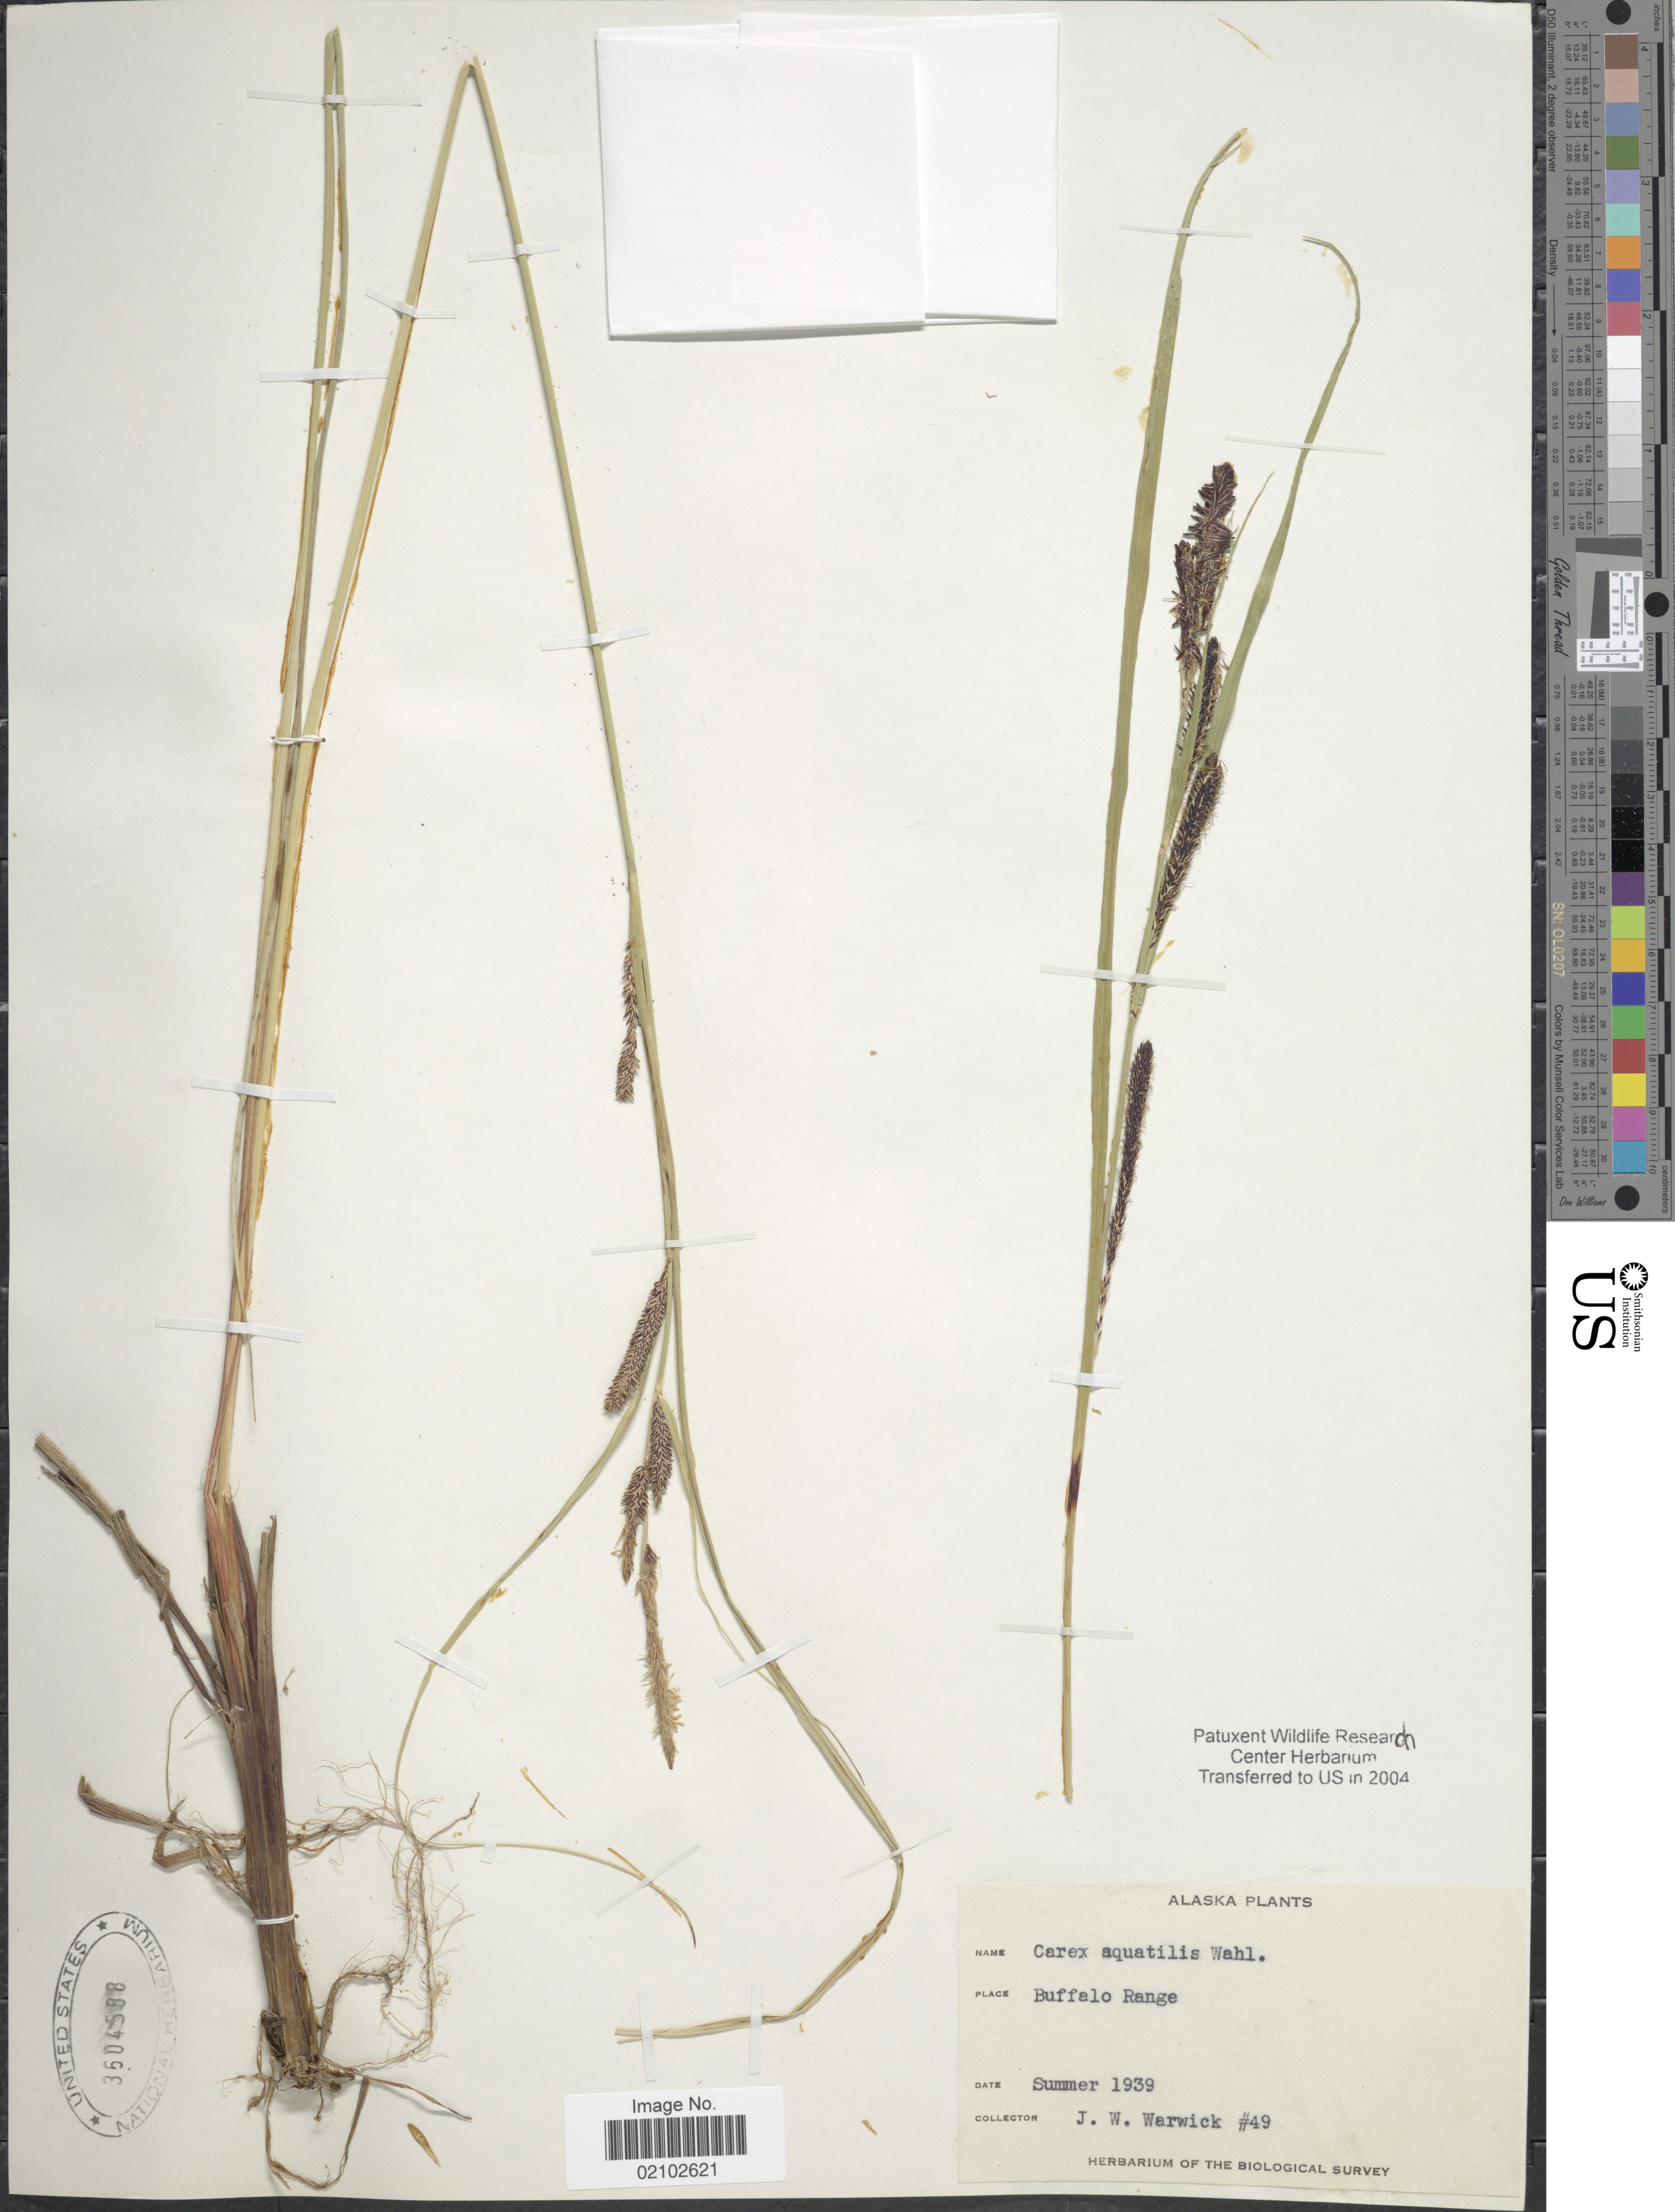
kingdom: Plantae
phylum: Tracheophyta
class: Liliopsida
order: Poales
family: Cyperaceae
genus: Carex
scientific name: Carex aquatilis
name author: Wahlenb.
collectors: J. Warwick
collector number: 49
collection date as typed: Summer 1939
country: United States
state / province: Alaska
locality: Buffalo Range.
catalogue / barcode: US 3604588